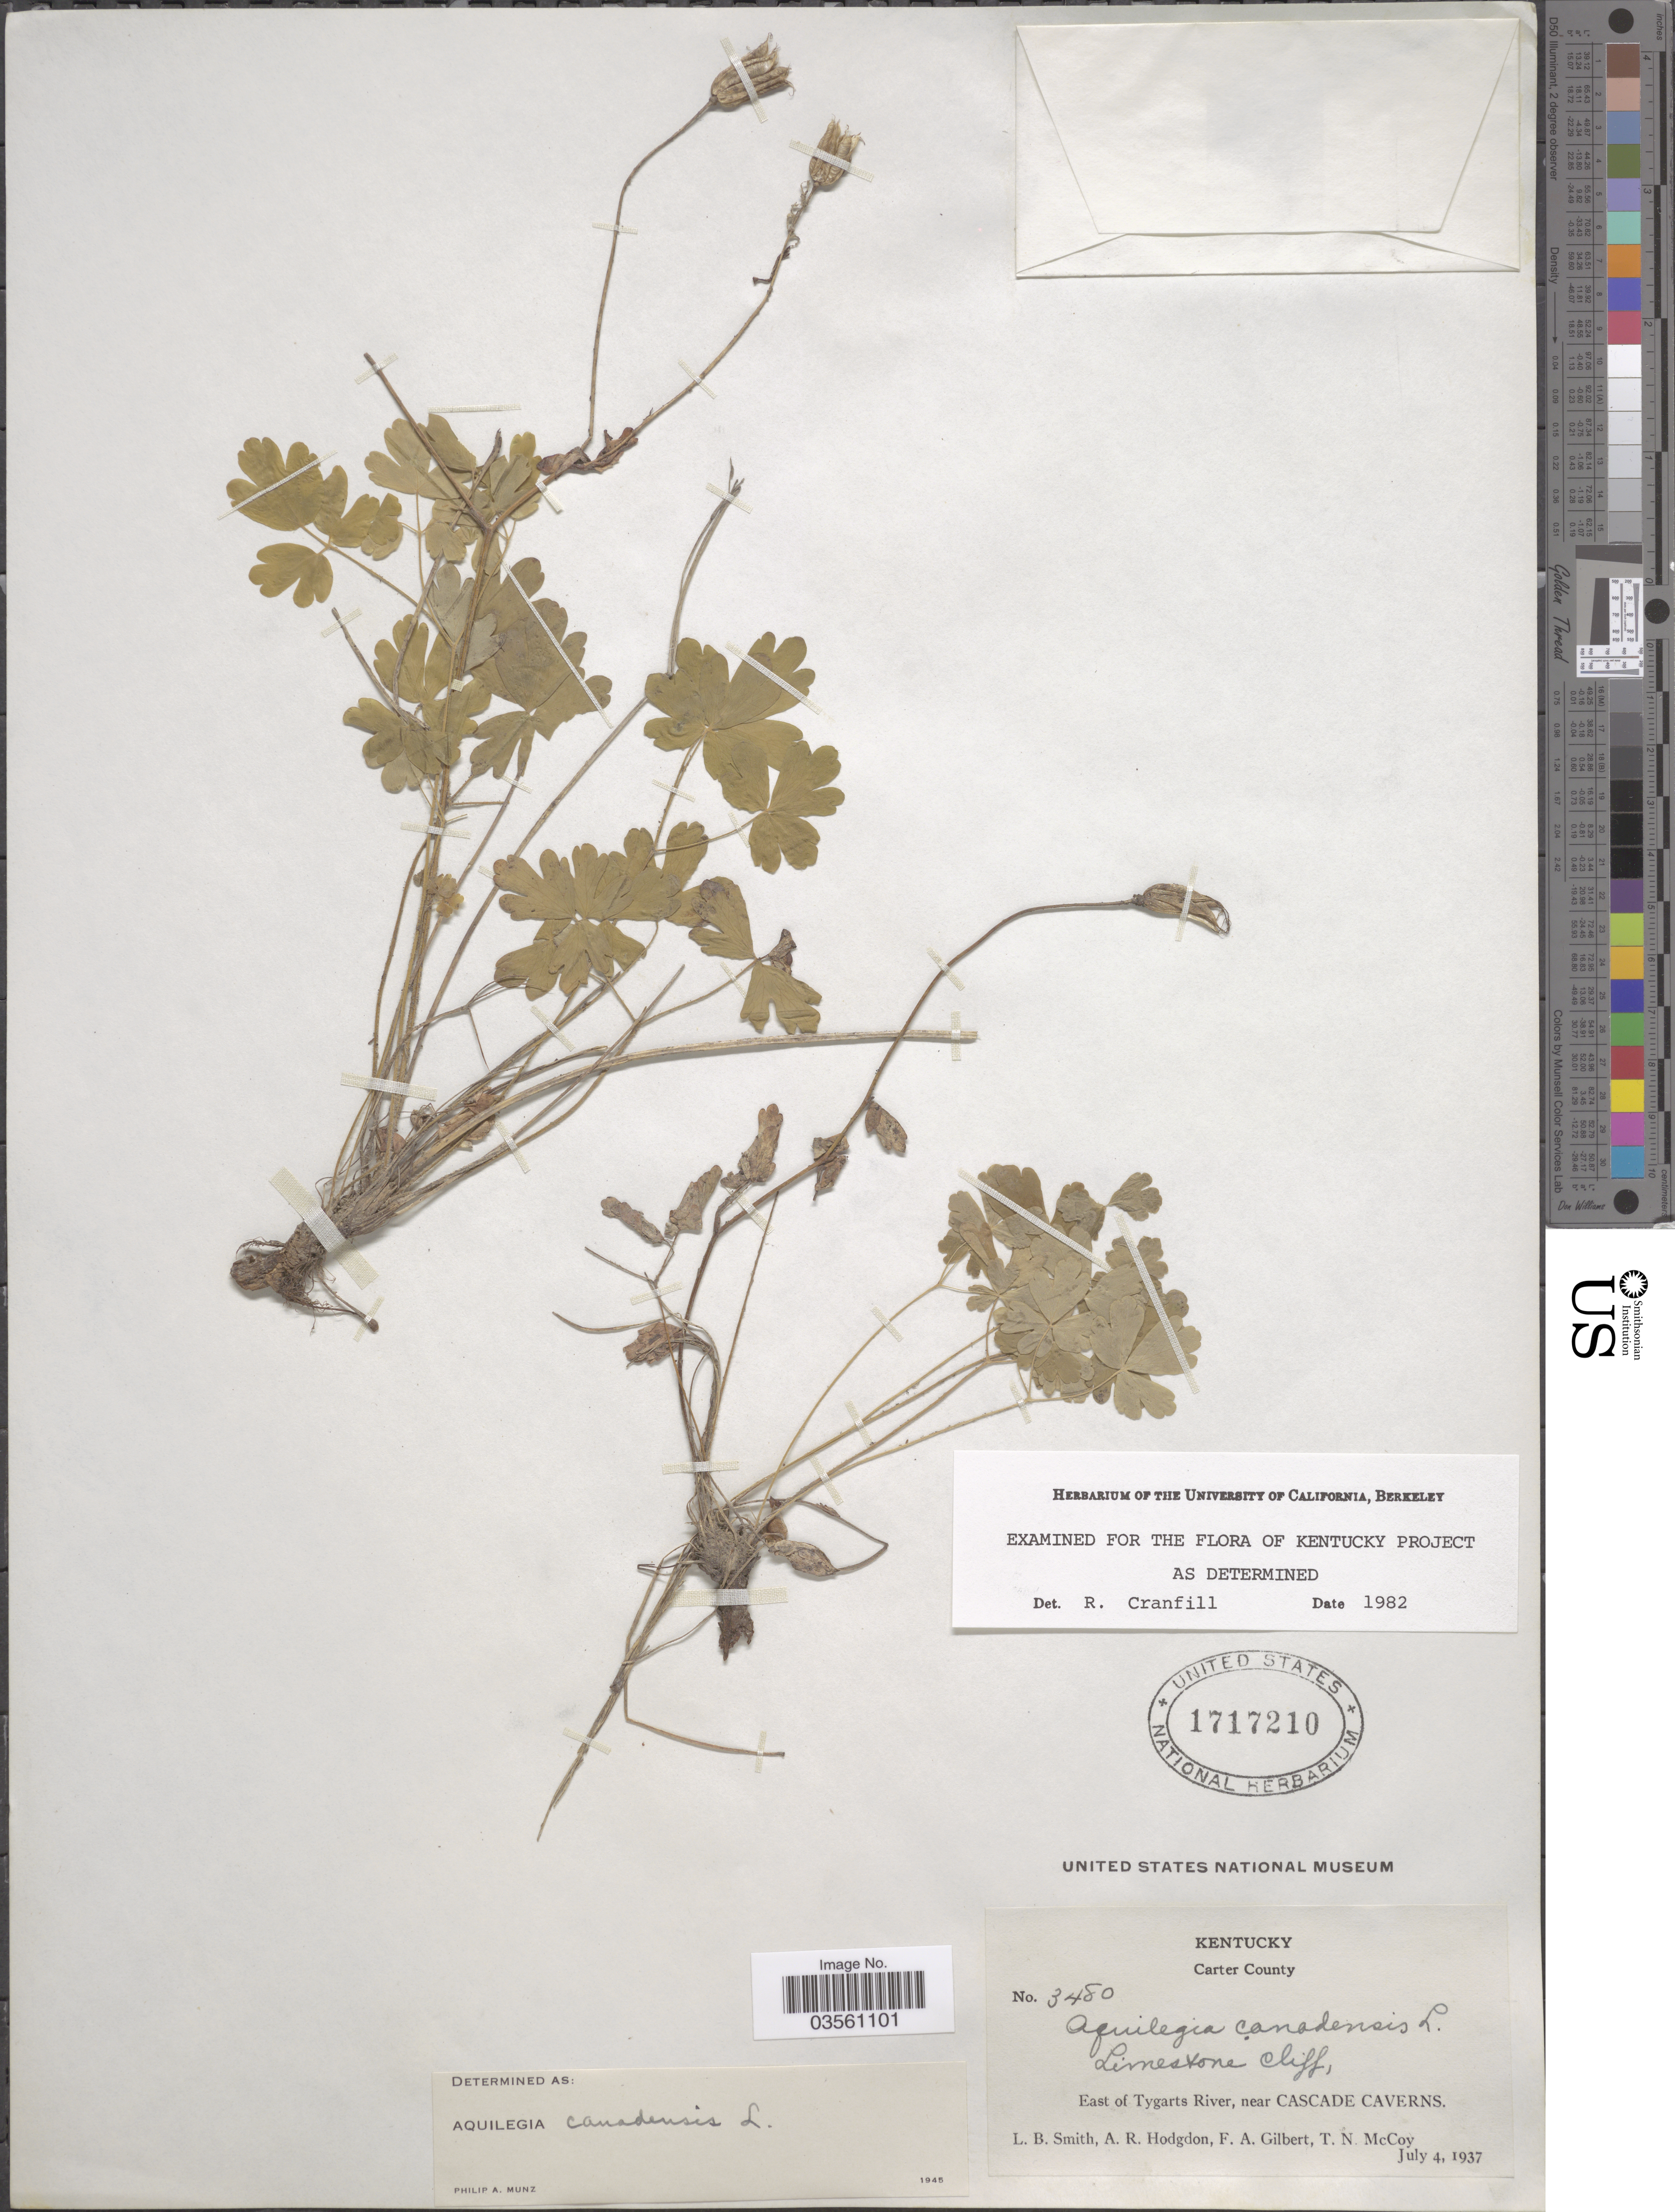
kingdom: Plantae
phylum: Tracheophyta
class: Magnoliopsida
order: Ranunculales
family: Ranunculaceae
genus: Aquilegia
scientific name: Aquilegia canadensis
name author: L.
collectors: L. Smith, A. R. Hodgdon, F. A. Gilbert & T. N. McCoy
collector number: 3480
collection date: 1937-07-04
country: United States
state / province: Kentucky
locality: Carter County. East of Tygarts River, near Cascade Caverns.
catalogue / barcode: US 1717210